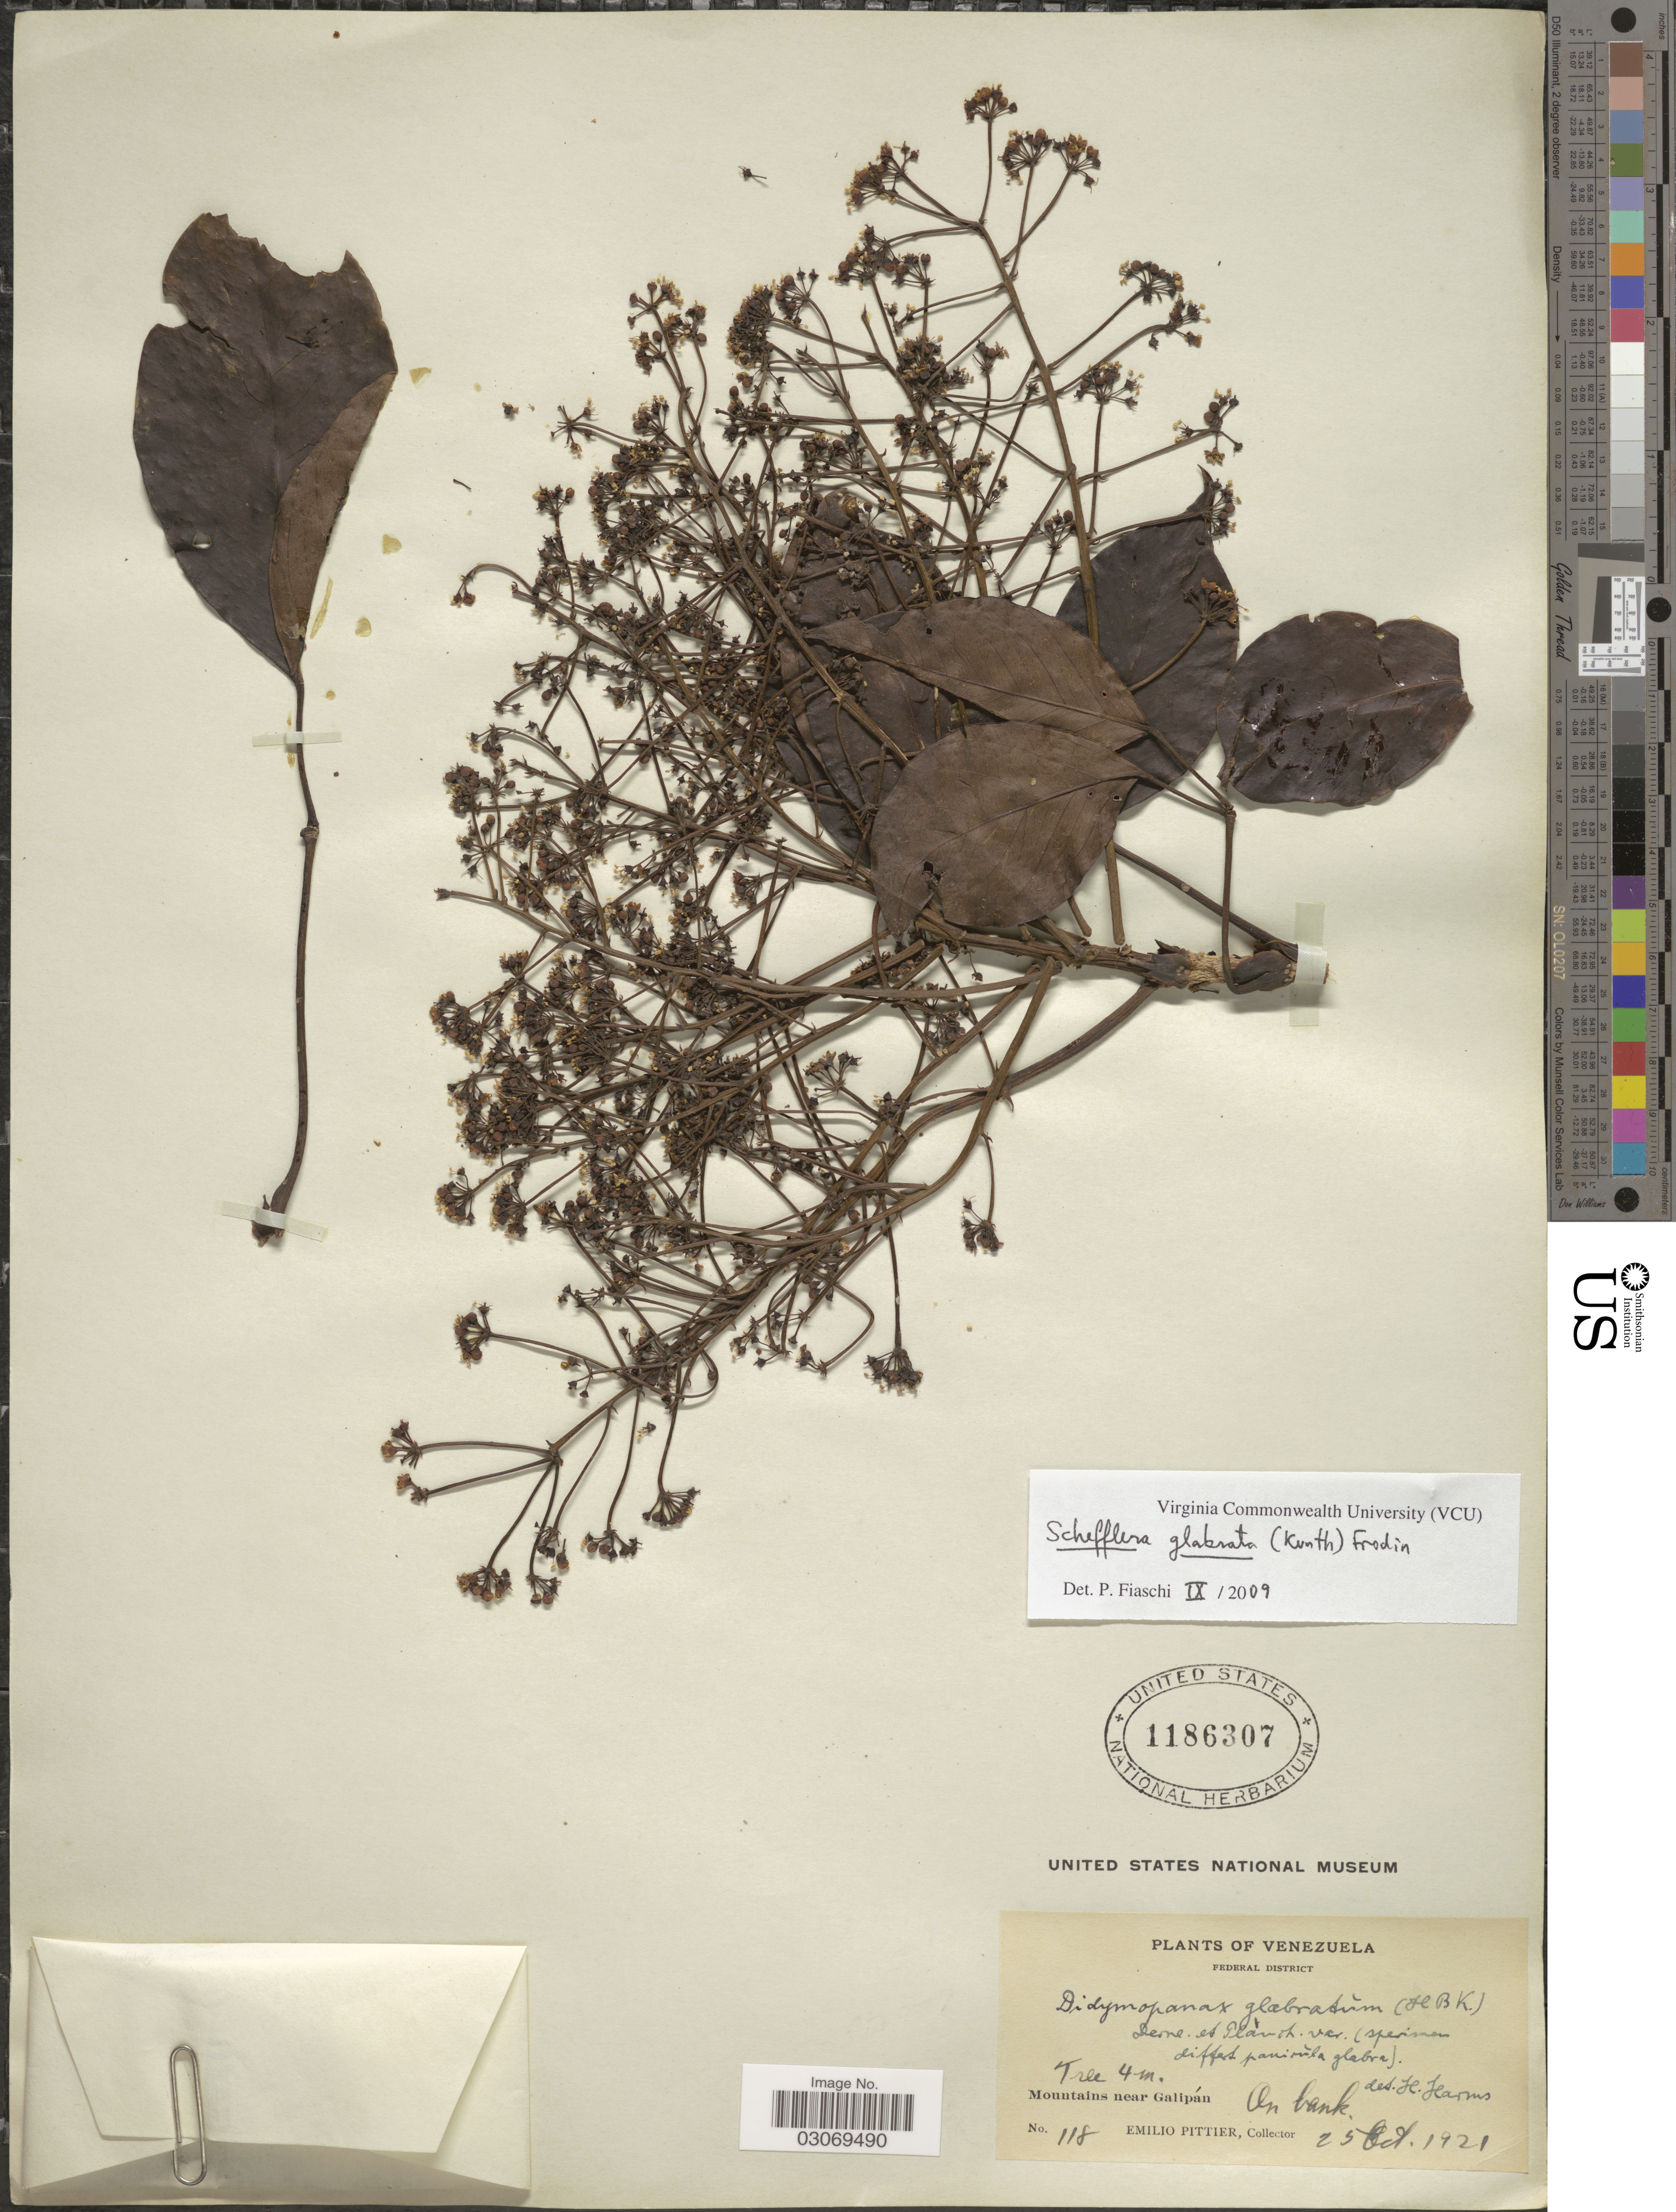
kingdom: Plantae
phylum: Tracheophyta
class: Magnoliopsida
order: Apiales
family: Araliaceae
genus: Schefflera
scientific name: Schefflera glabrata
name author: (Kunth) Frodin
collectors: E. Pittier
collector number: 118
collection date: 1921-10-25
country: Venezuela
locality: Federal District. Mountains near Galipán. On bank.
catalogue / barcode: US 1186307